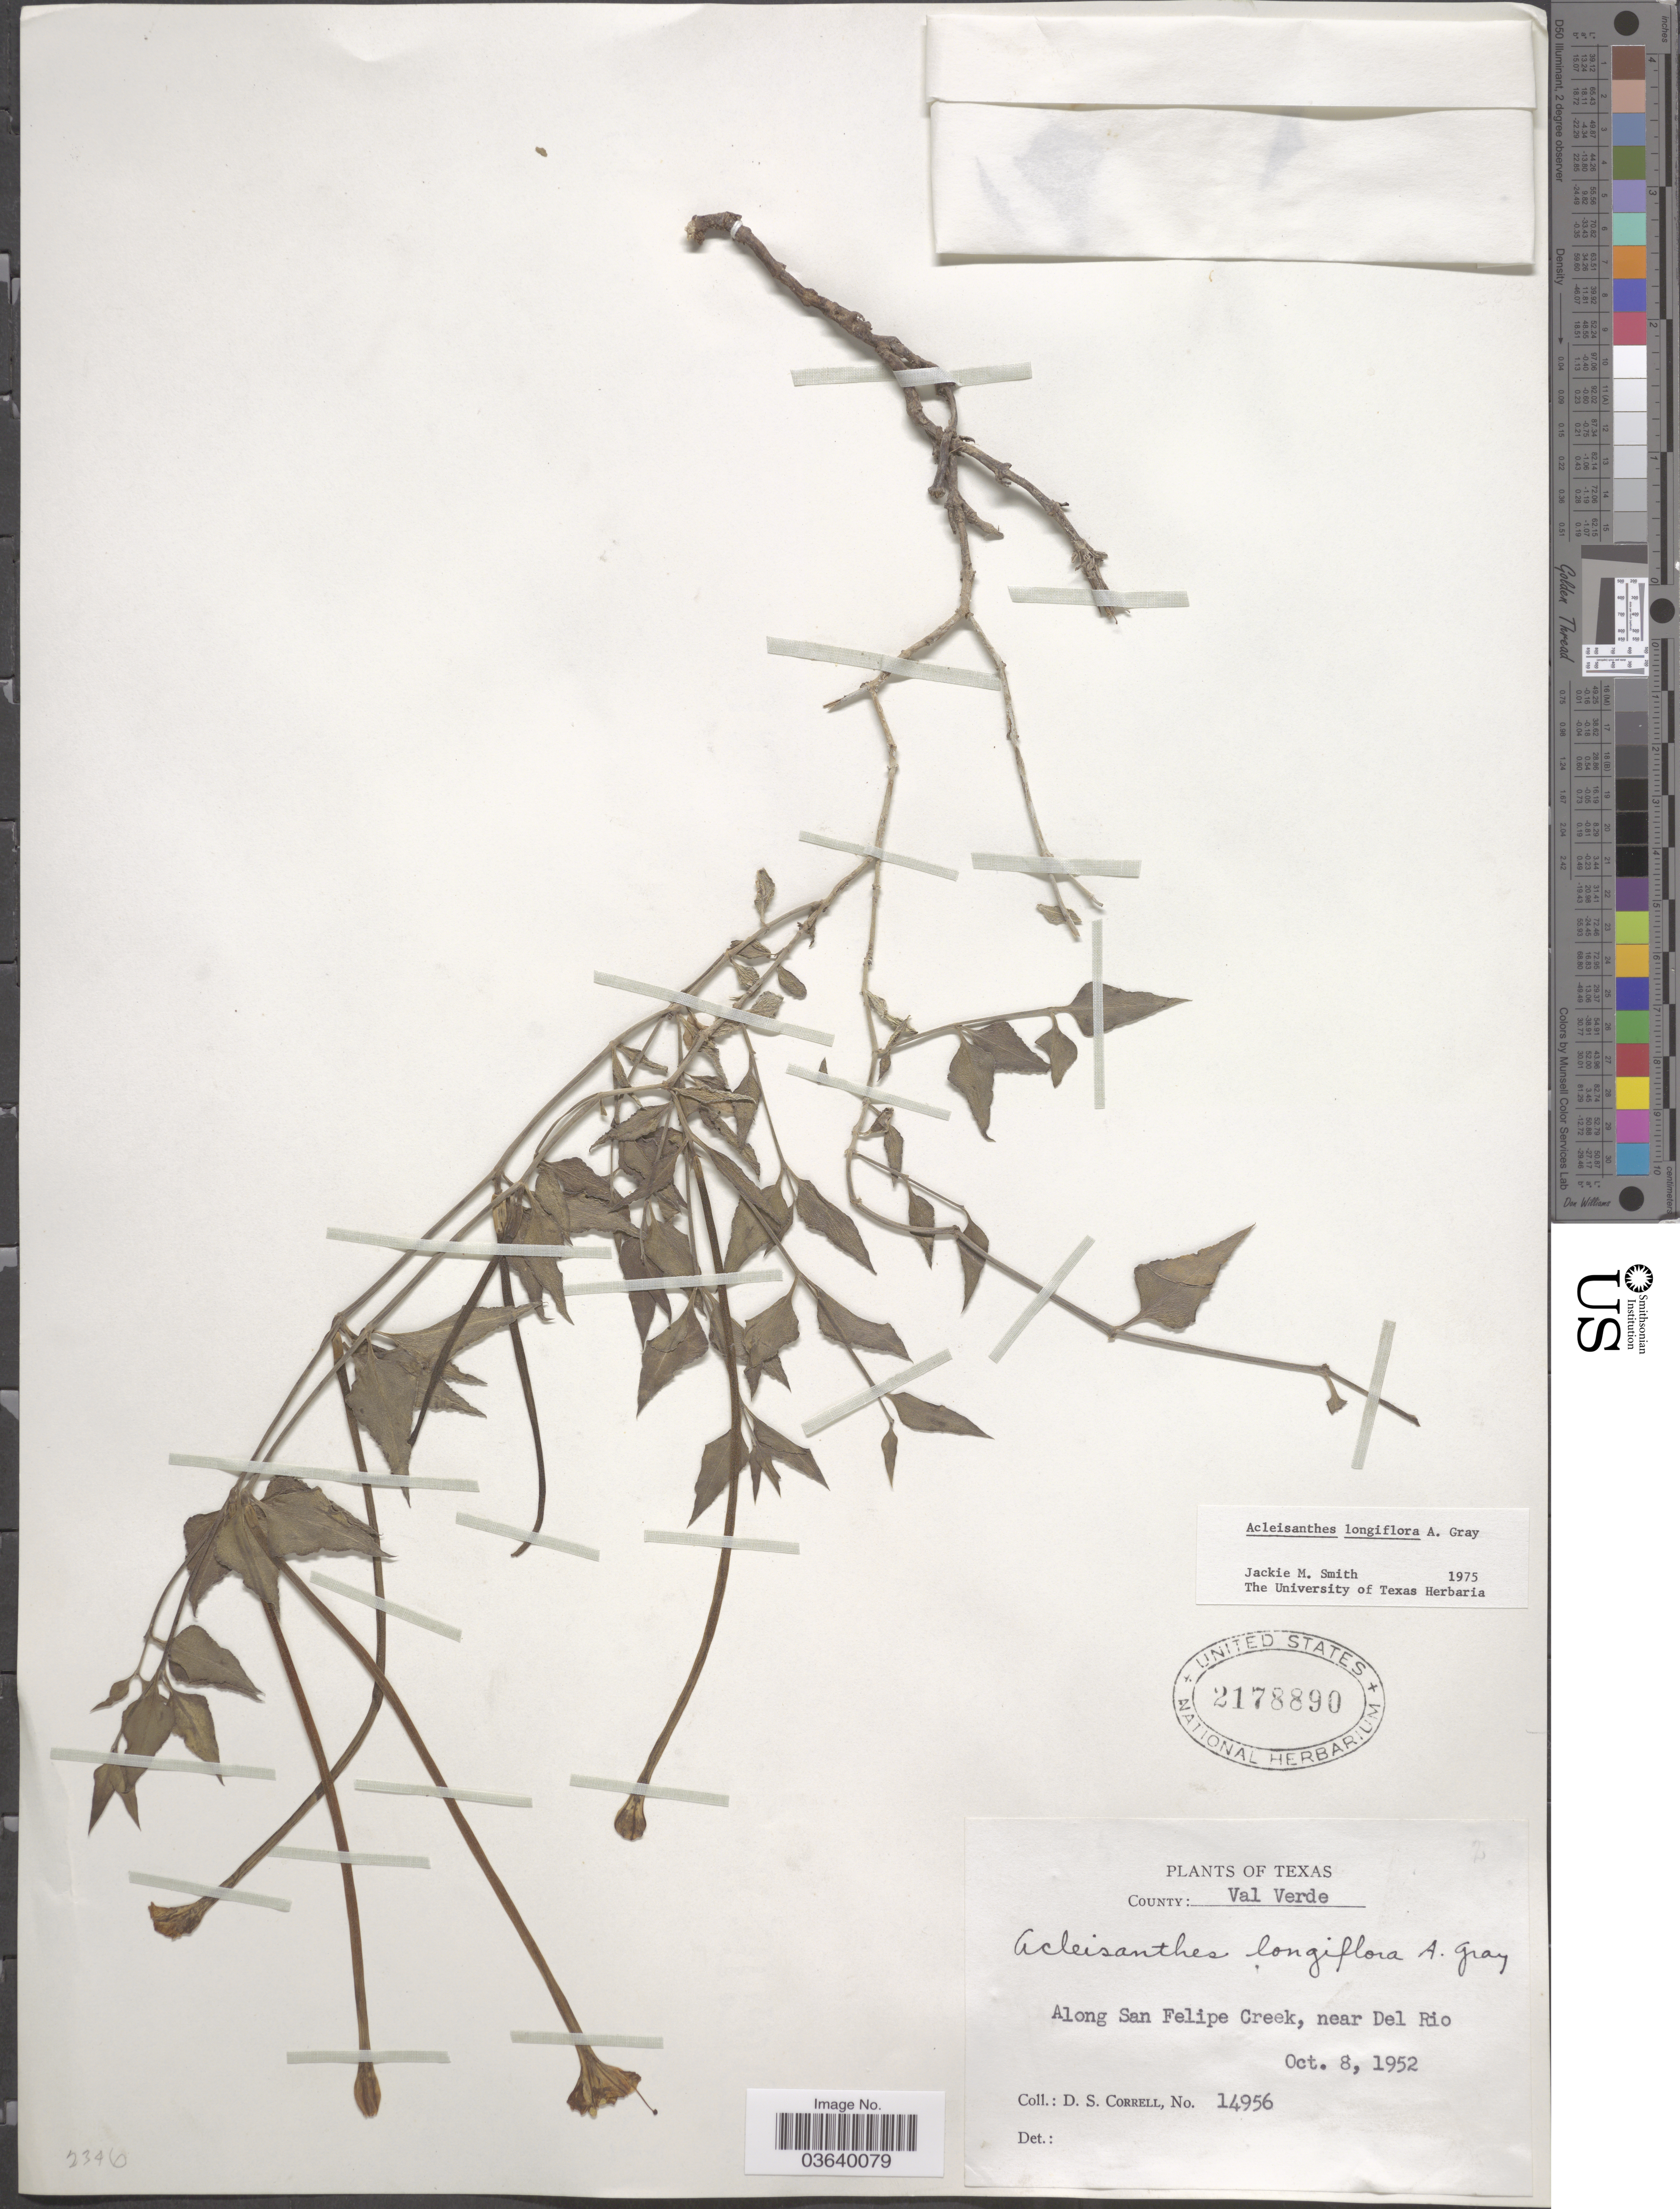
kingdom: Plantae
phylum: Tracheophyta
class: Magnoliopsida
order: Caryophyllales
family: Nyctaginaceae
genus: Acleisanthes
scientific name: Acleisanthes longiflora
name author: A. Gray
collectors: D. S. Correll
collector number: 14956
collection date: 1952-10-08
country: United States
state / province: Texas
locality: County: Val Verde. Along San Felipe Creek, near Del Rio.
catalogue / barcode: US 2178890